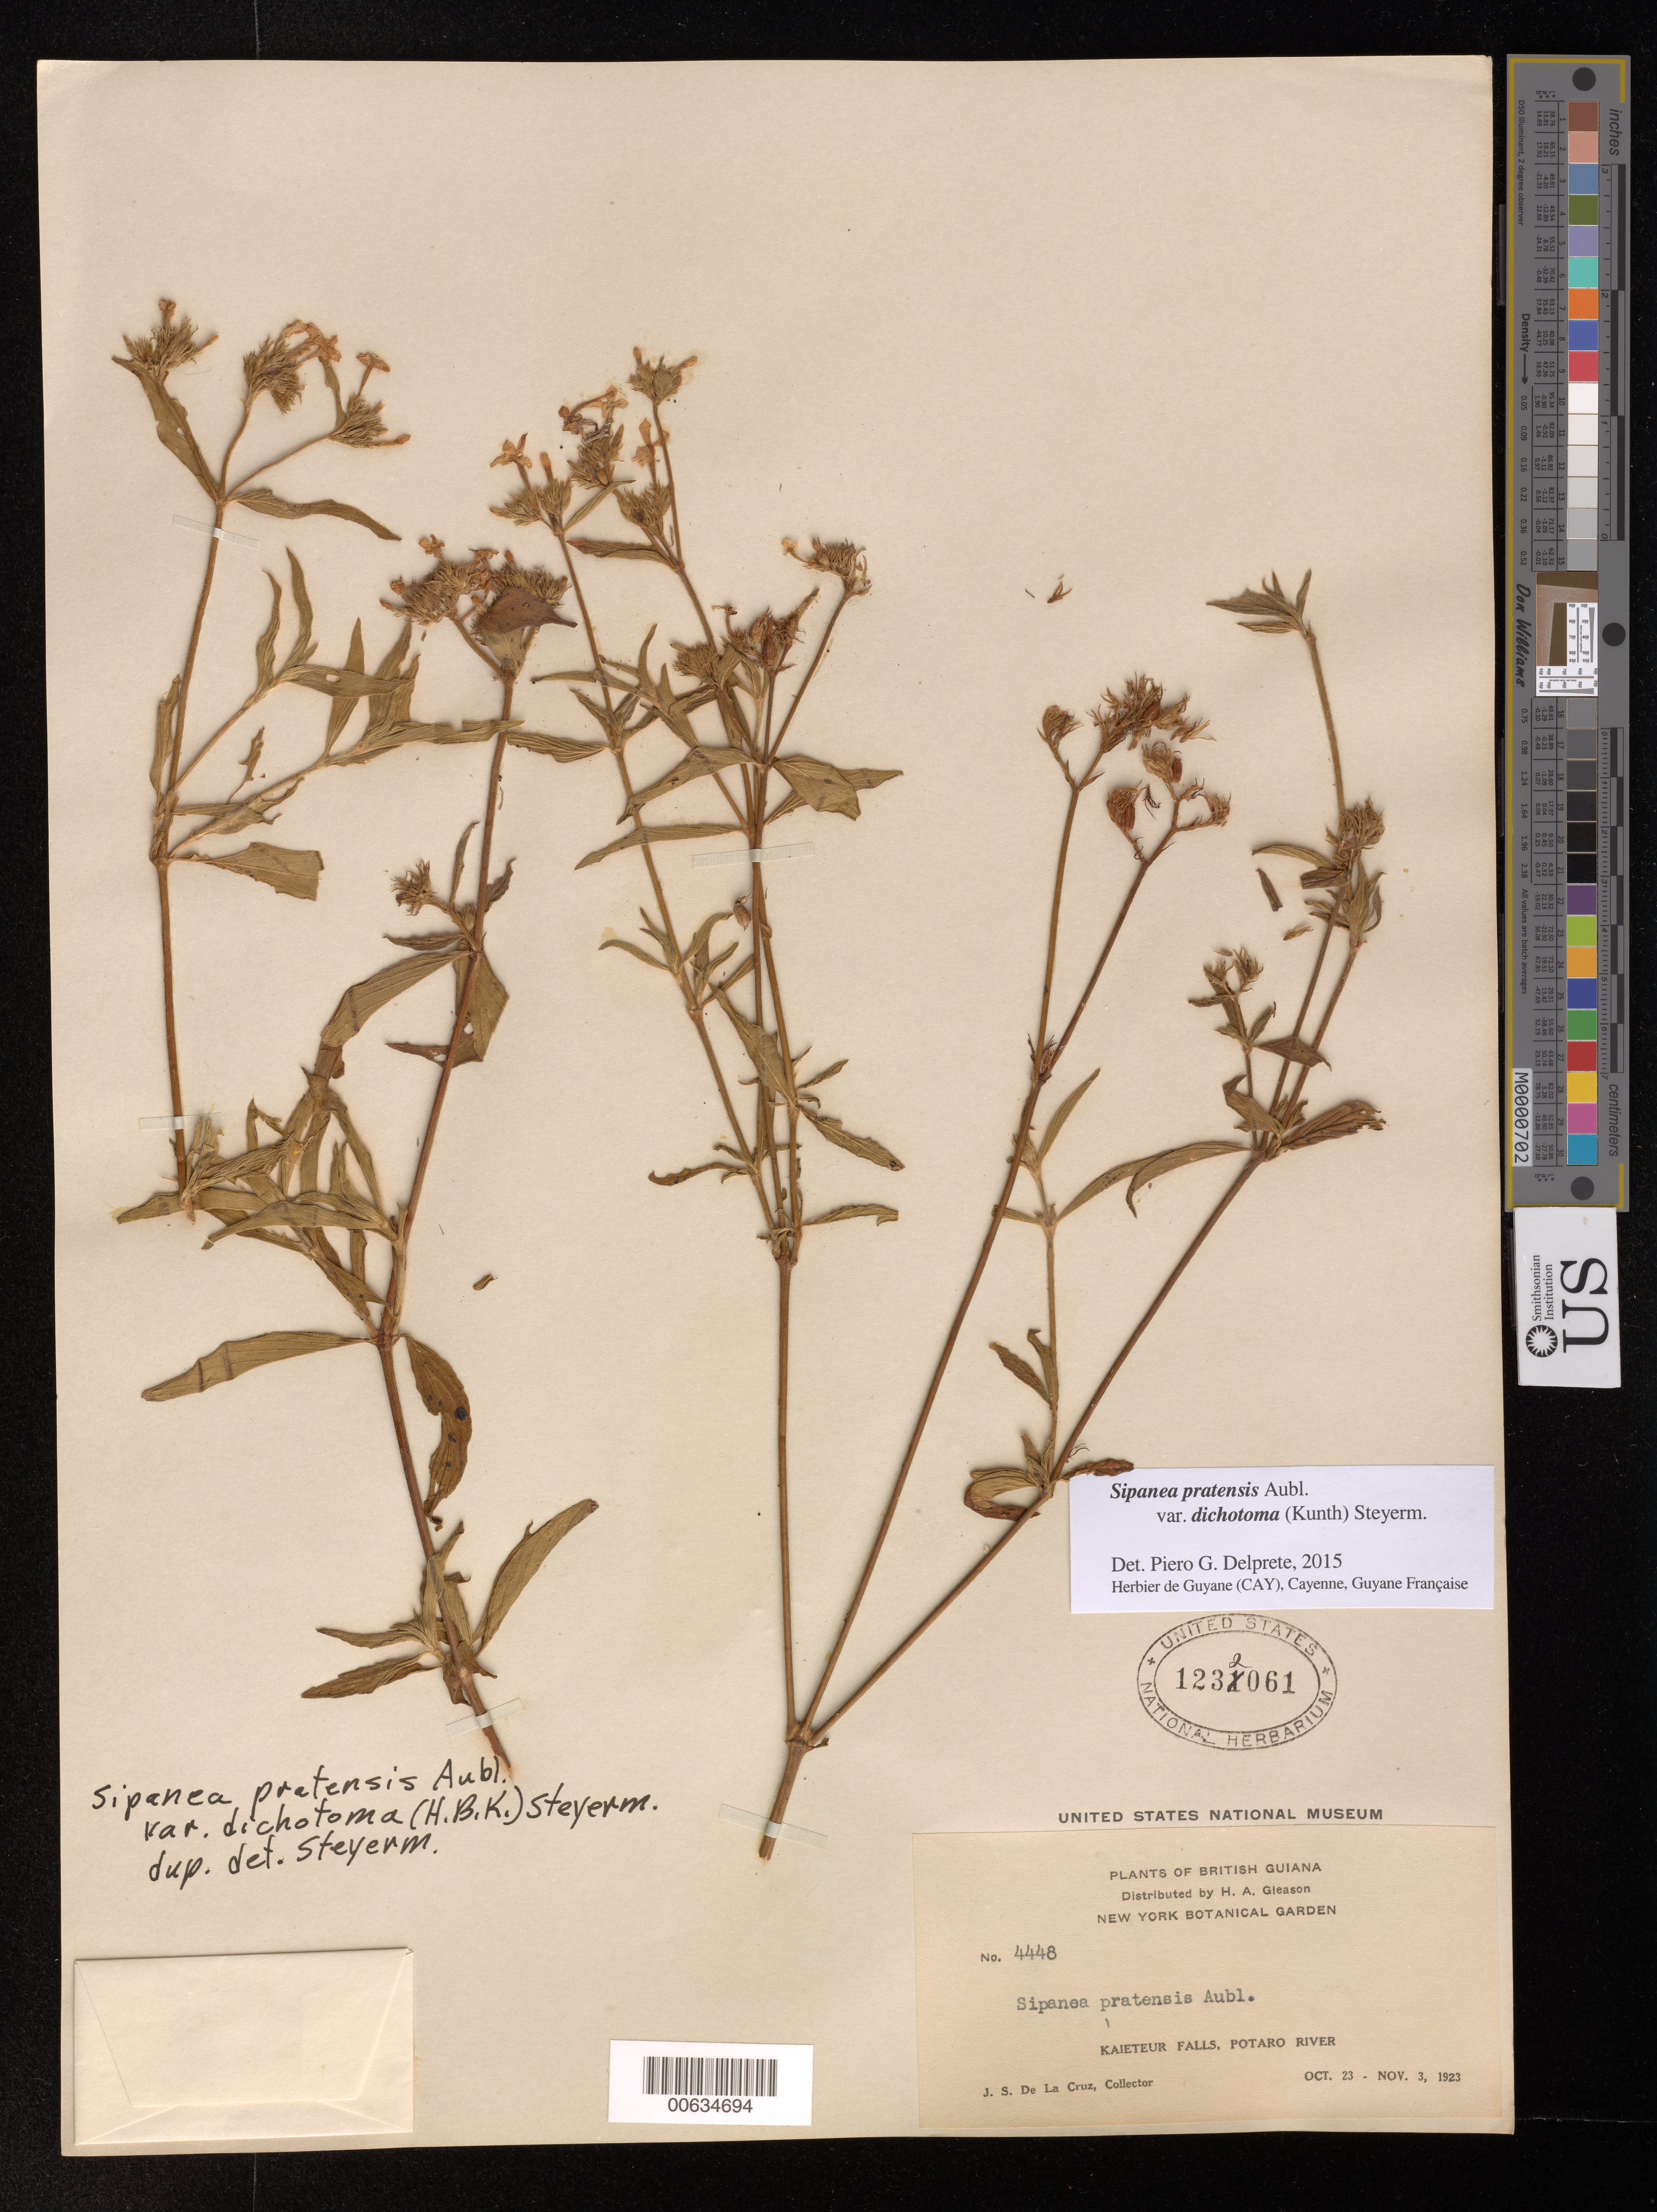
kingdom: Plantae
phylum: Tracheophyta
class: Magnoliopsida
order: Gentianales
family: Rubiaceae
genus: Sipanea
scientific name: Sipanea pratensis var. dichotoma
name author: (Kunth) Steyerm.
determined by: Steyermark, Julian A., (VEN)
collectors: J. S. de la Cruz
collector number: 4448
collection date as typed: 23-Oct-23 to 3-Nov-23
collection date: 1923-10-23/1923-11-03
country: Guyana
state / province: Potaro-Siparuni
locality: Kaieteur Falls, Potaro R.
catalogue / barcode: US 1232061